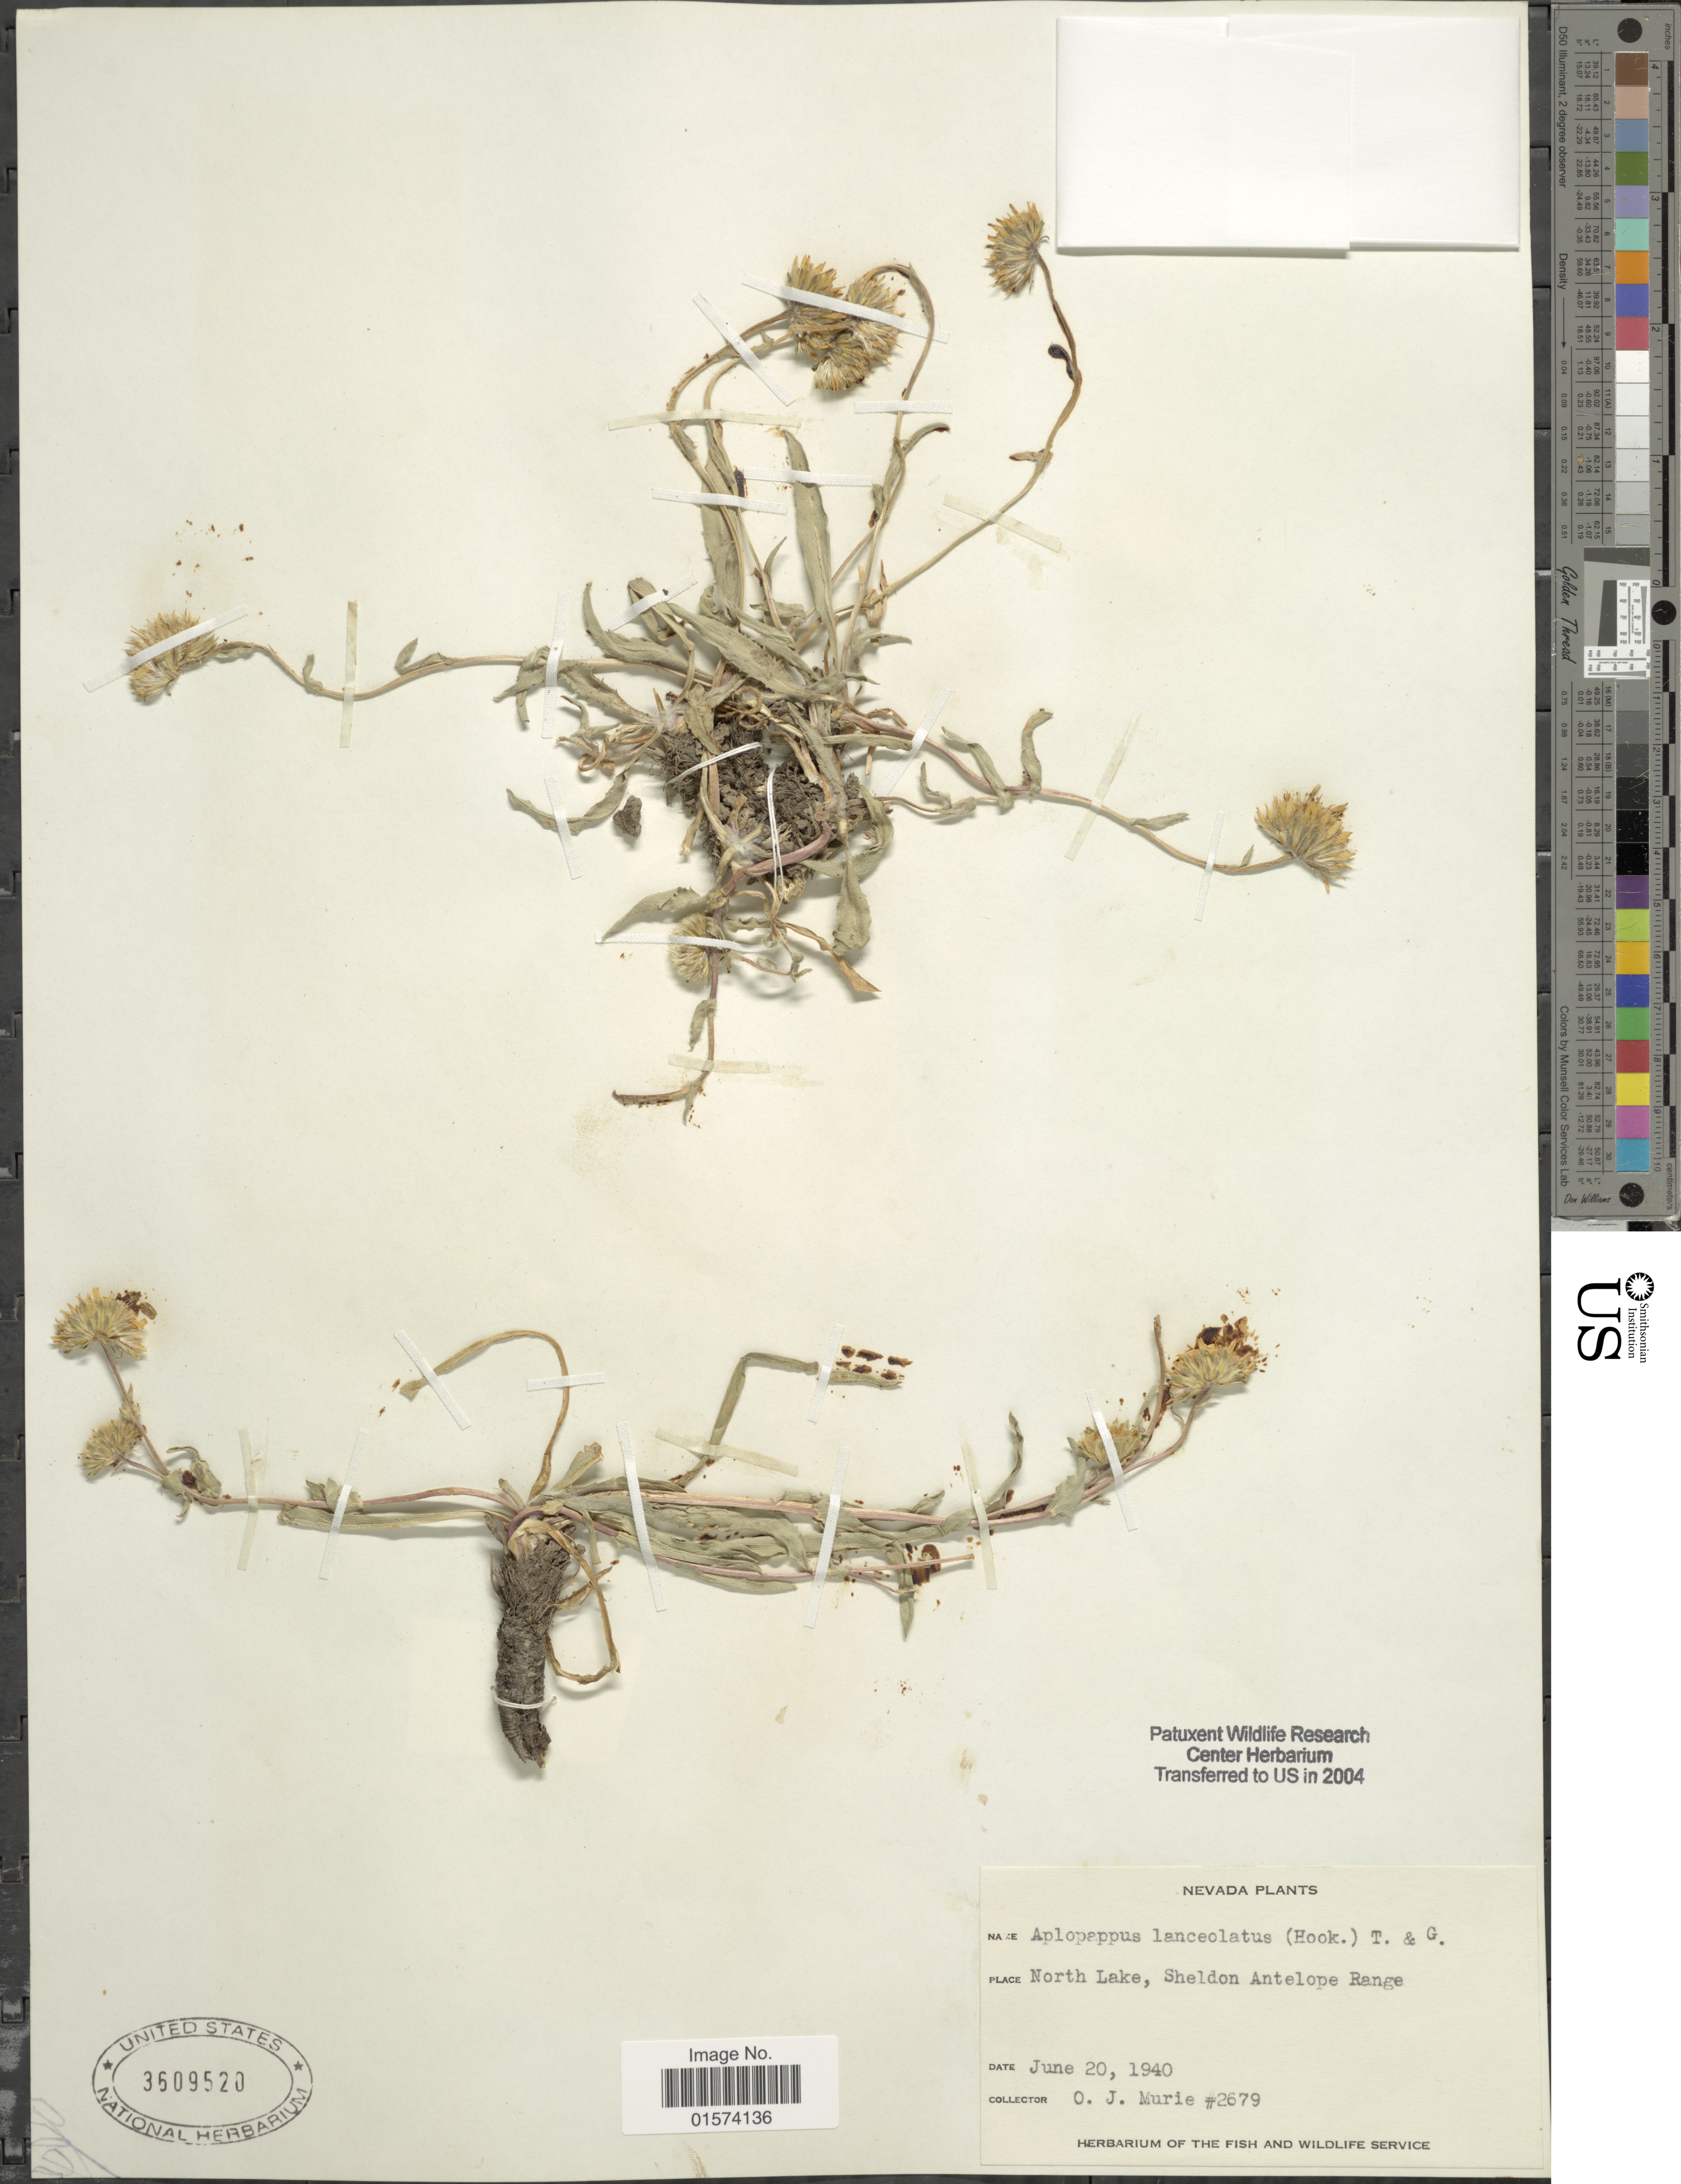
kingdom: Plantae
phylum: Tracheophyta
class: Magnoliopsida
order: Asterales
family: Asteraceae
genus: Pyrrocoma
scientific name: Pyrrocoma lanceolata var. lanceolata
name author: (Hook.) Greene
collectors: O. Murie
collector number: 2679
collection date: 1940-06-20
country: United States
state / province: Nevada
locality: North Lake, Sheldon Antelope Range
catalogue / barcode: US 3609520